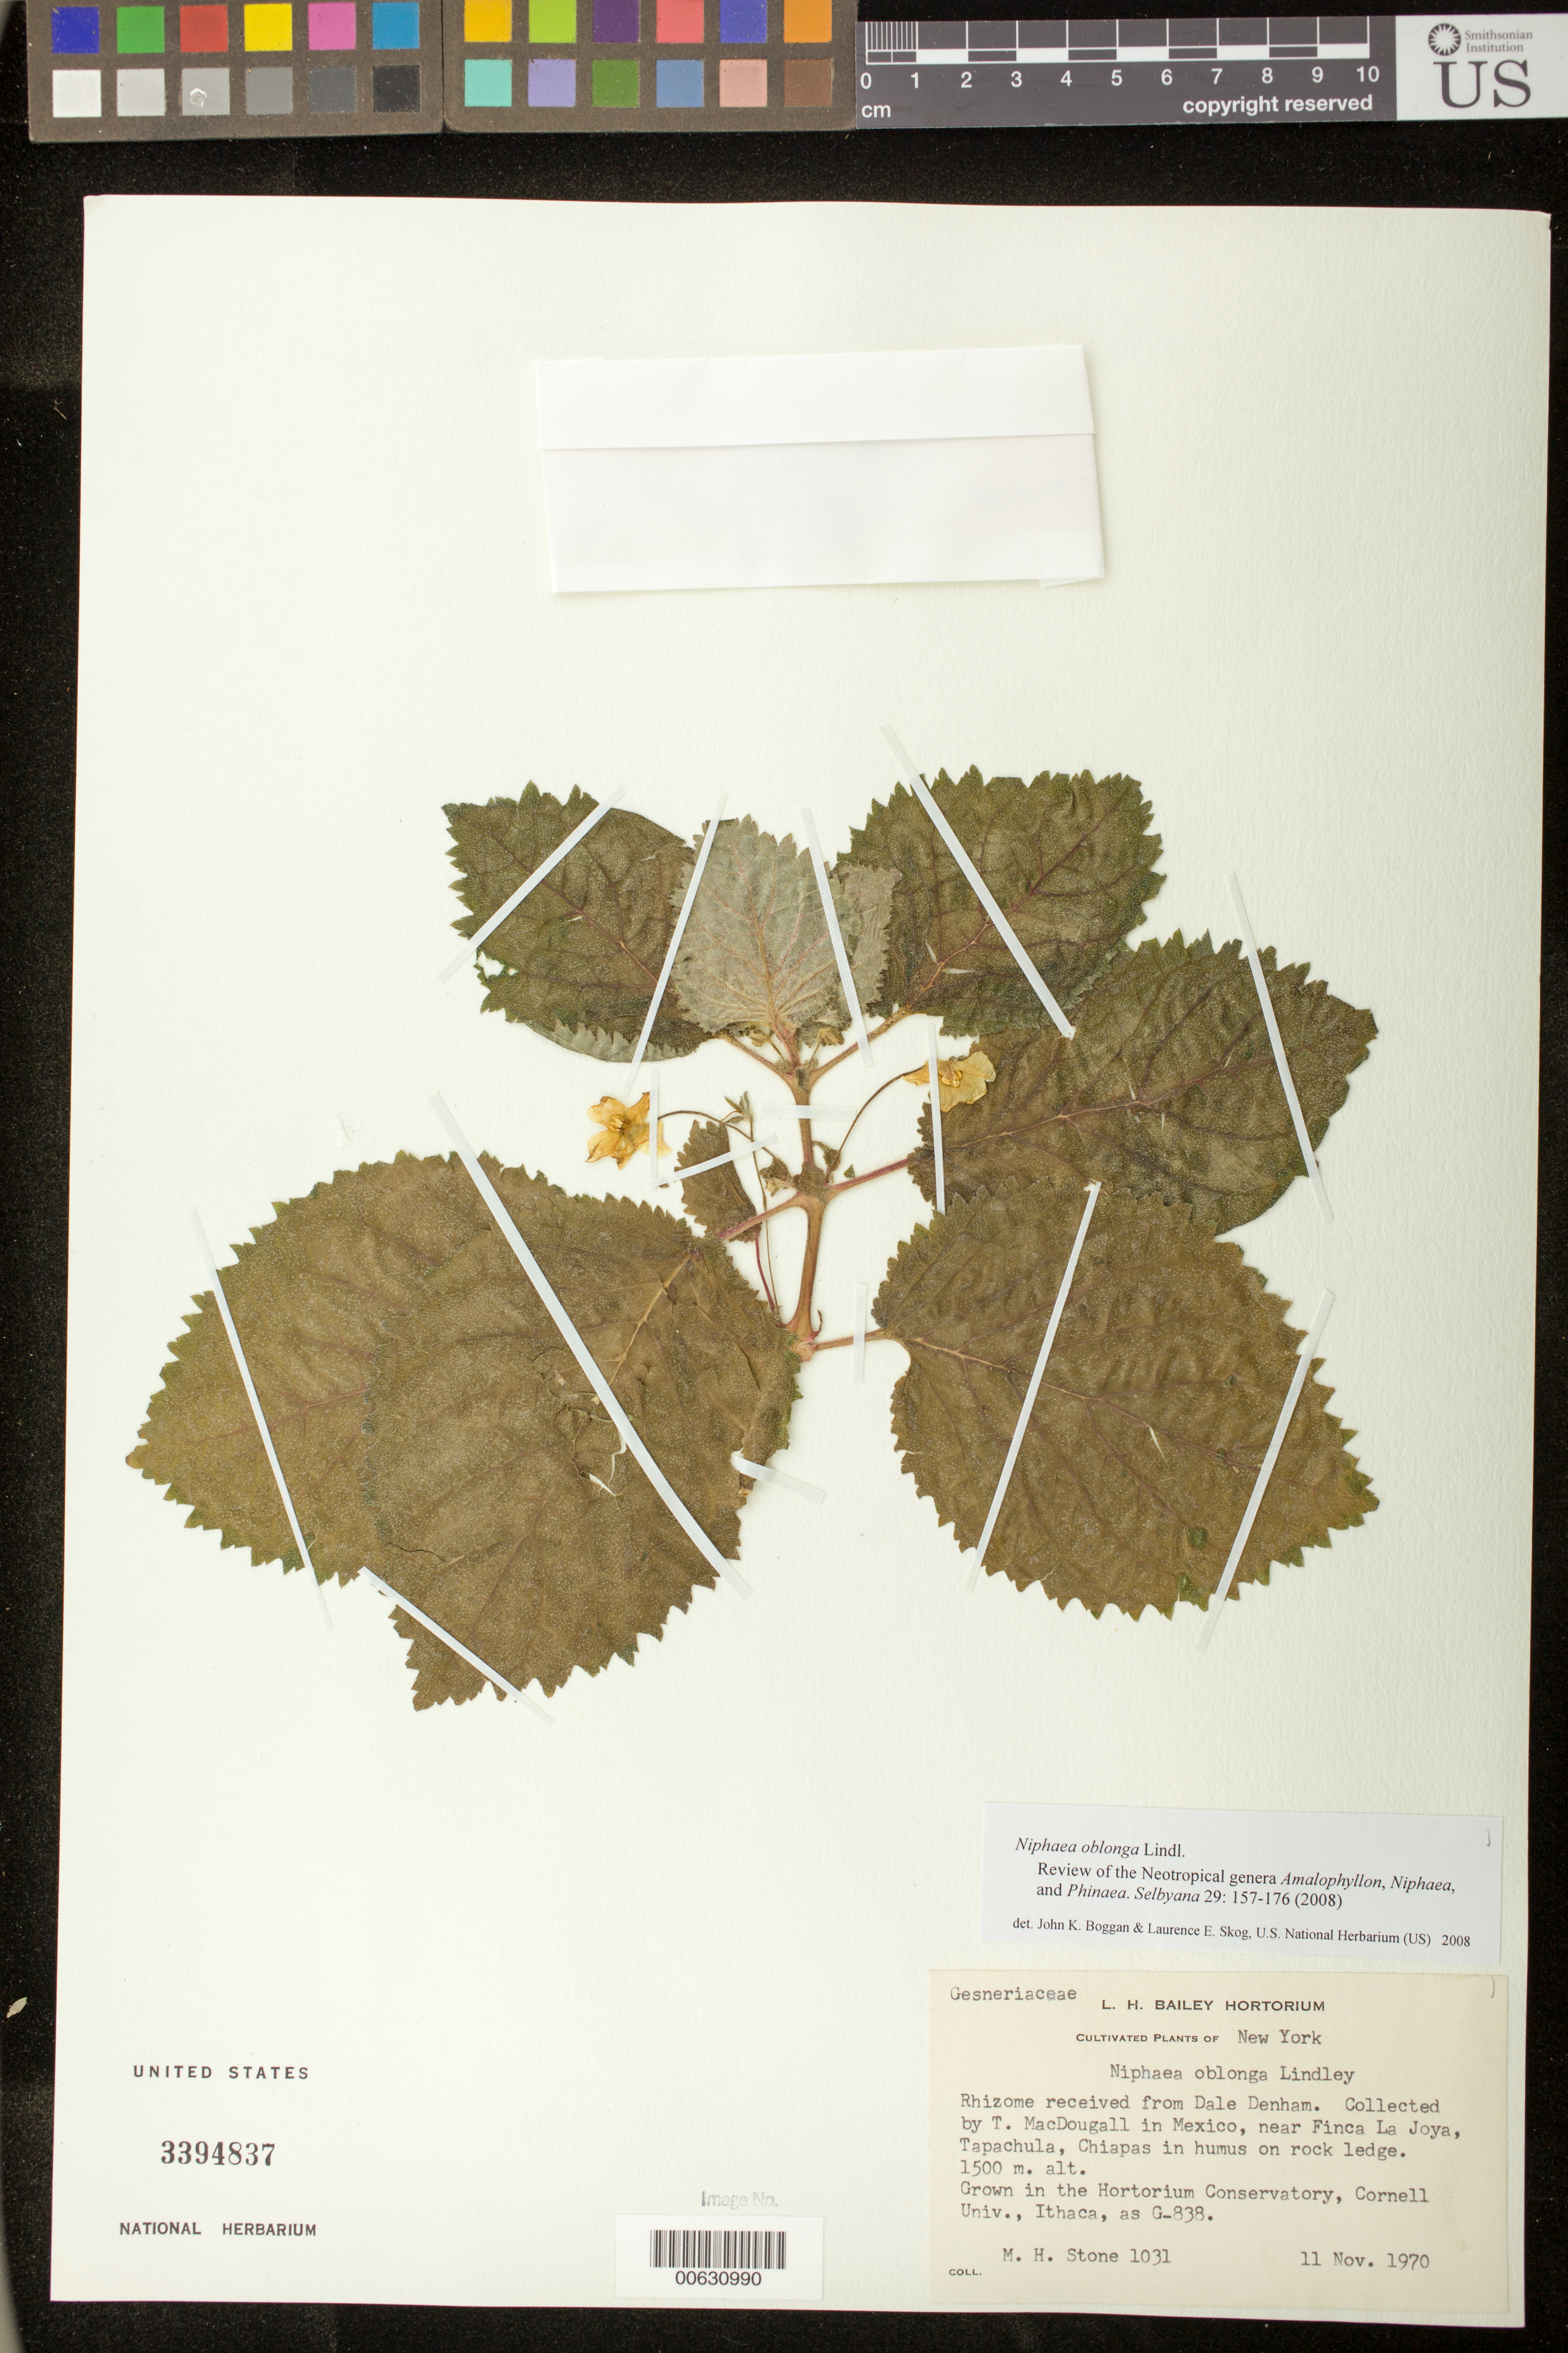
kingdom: Plantae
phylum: Tracheophyta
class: Magnoliopsida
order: Lamiales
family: Gesneriaceae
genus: Niphaea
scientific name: Niphaea oblonga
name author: Lindl.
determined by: Boggan, J. K.; Skog, L. E.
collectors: M. Stone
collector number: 1031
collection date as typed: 11 Nov 1970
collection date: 1970-11-11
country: Mexico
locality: Grown in the Hortorium Conservatory, Cornell Univ., Ithaca [NY]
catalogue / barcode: US 3394837